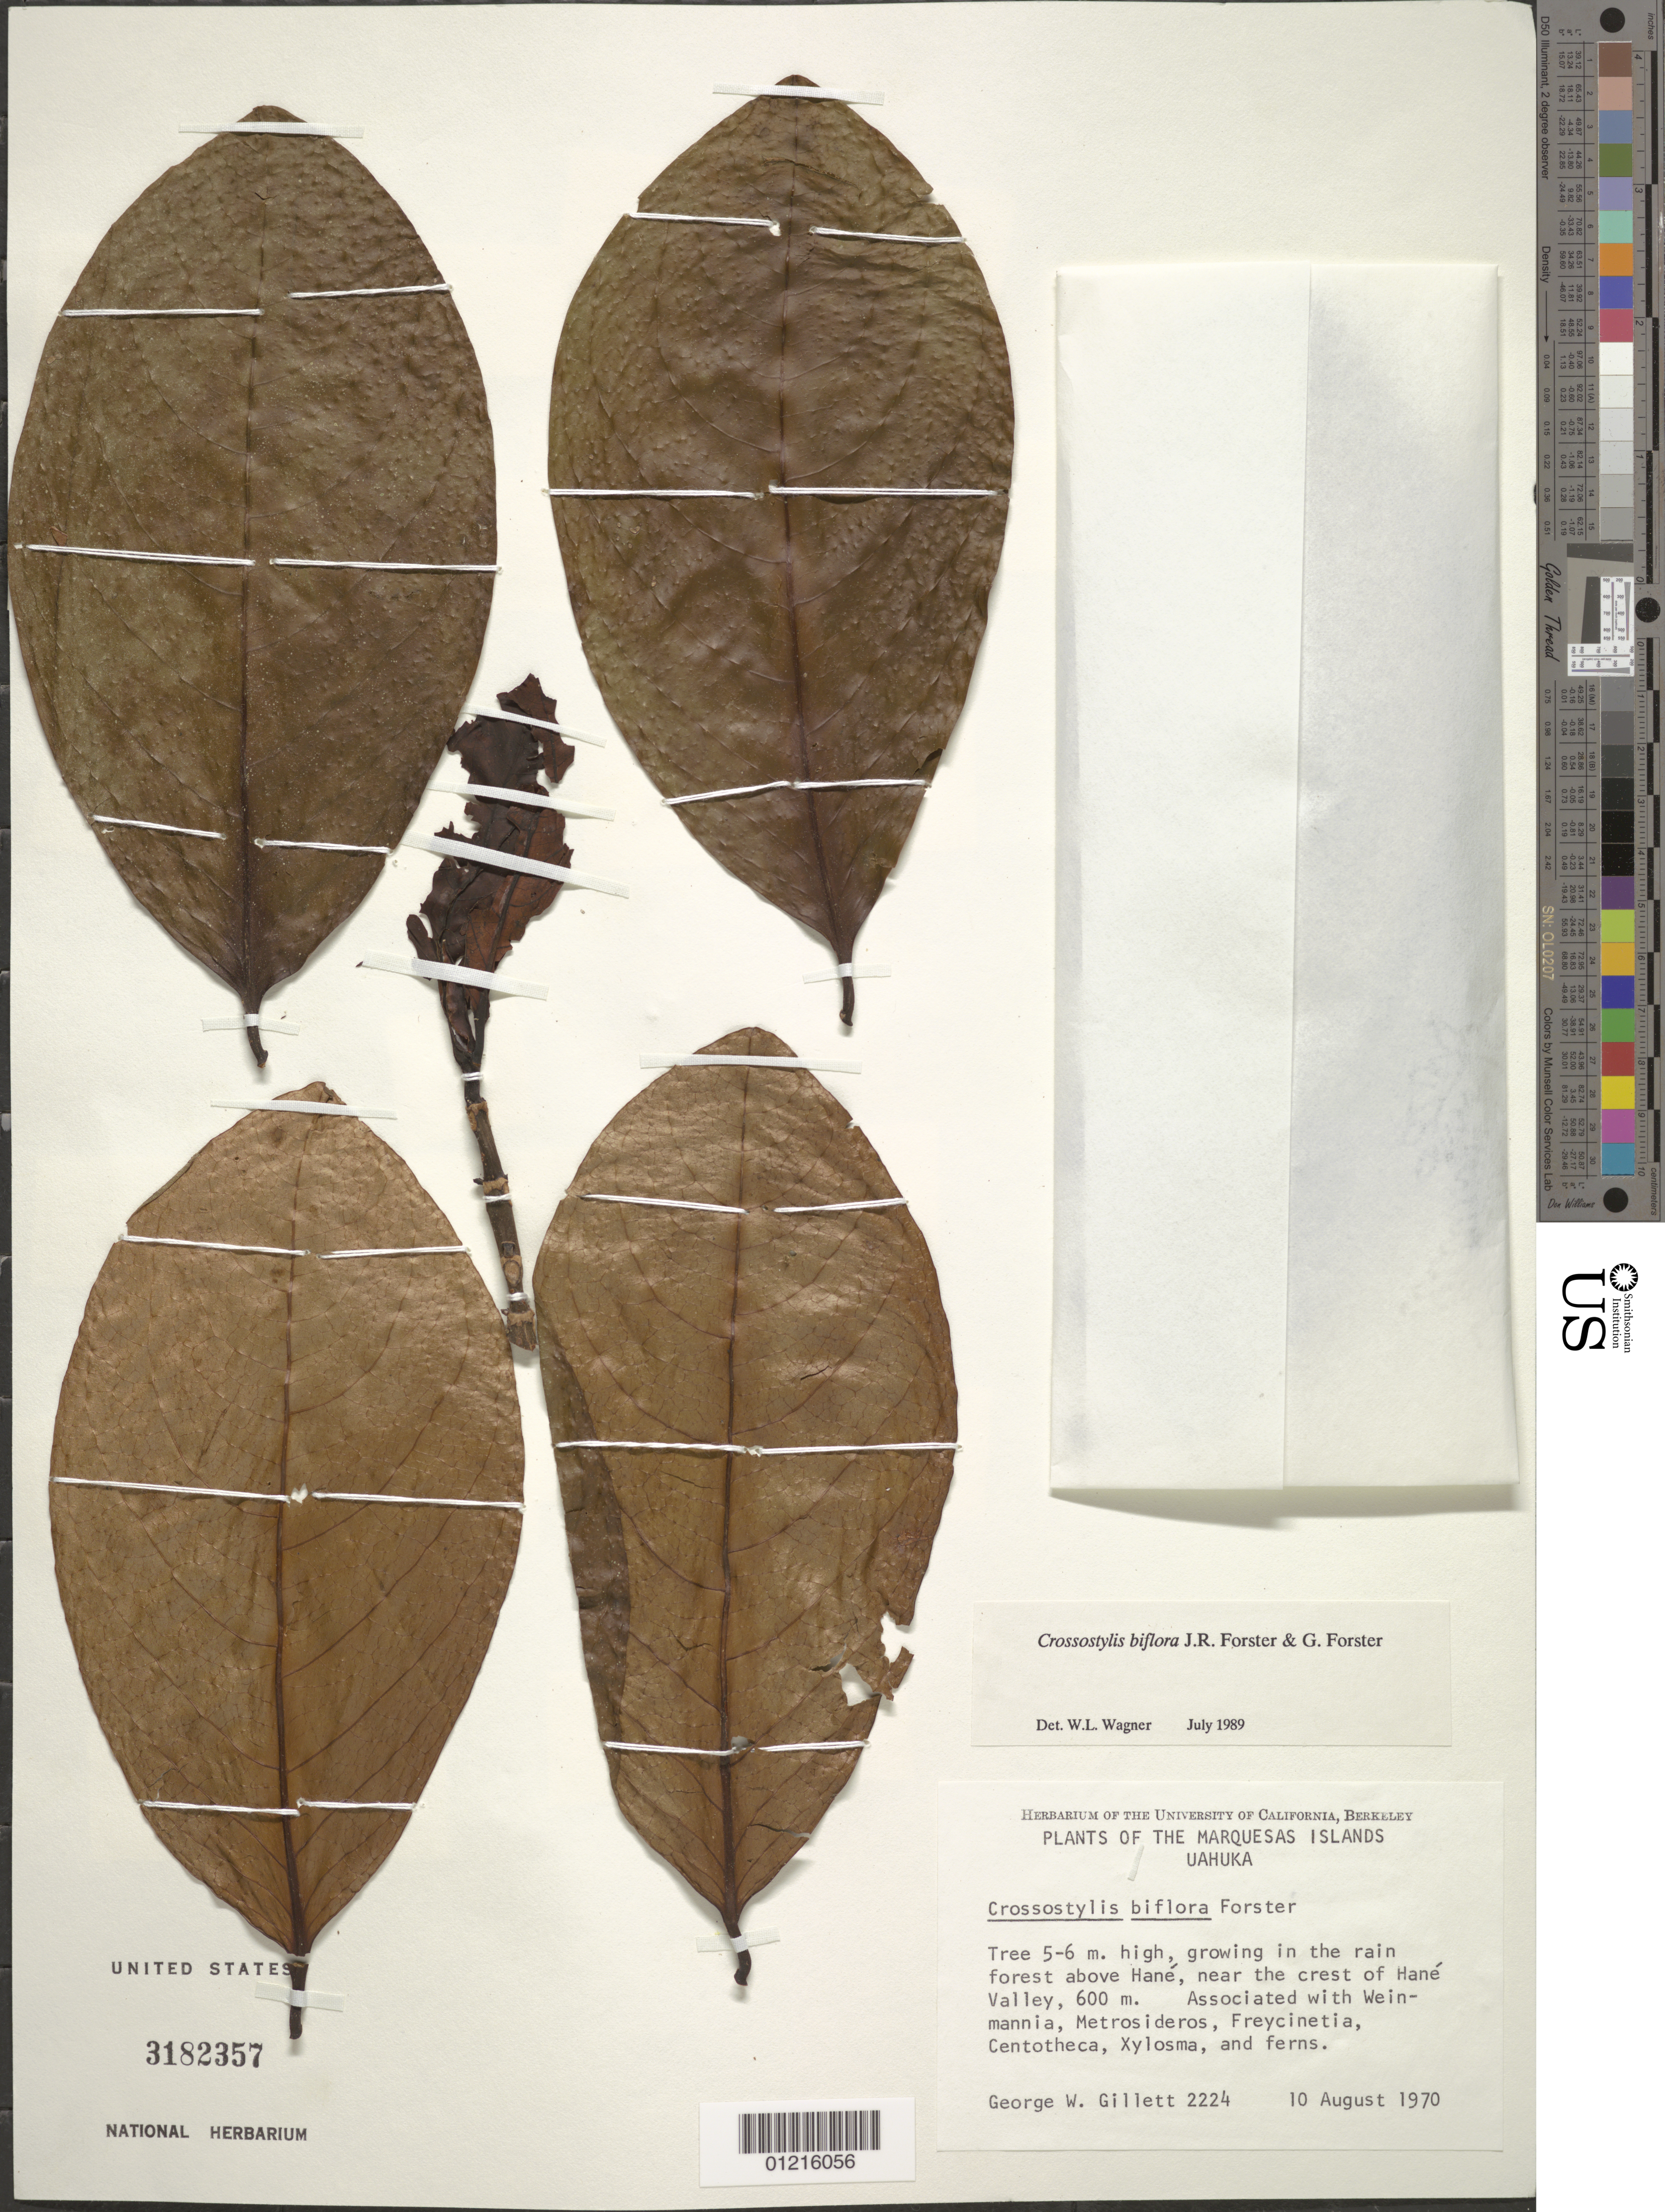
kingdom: Plantae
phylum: Tracheophyta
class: Magnoliopsida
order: Malpighiales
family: Rhizophoraceae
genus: Crossostylis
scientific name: Crossostylis biflora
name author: J.R. Forst. & G. Forst.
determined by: Wagner, W. L., (BOT), Smithsonian Institution - National Museum of Natural History (UNITED STATES)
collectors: G. Gillett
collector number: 2224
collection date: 1970-08-10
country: French Polynesia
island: Ua Huka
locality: near crest of Hane Valley, above Hane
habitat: Rain forest, associated with Weinmannia, Metrosideros, Freycinetia, Centotheca, Xylosma and ferns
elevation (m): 600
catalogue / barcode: US 3182357